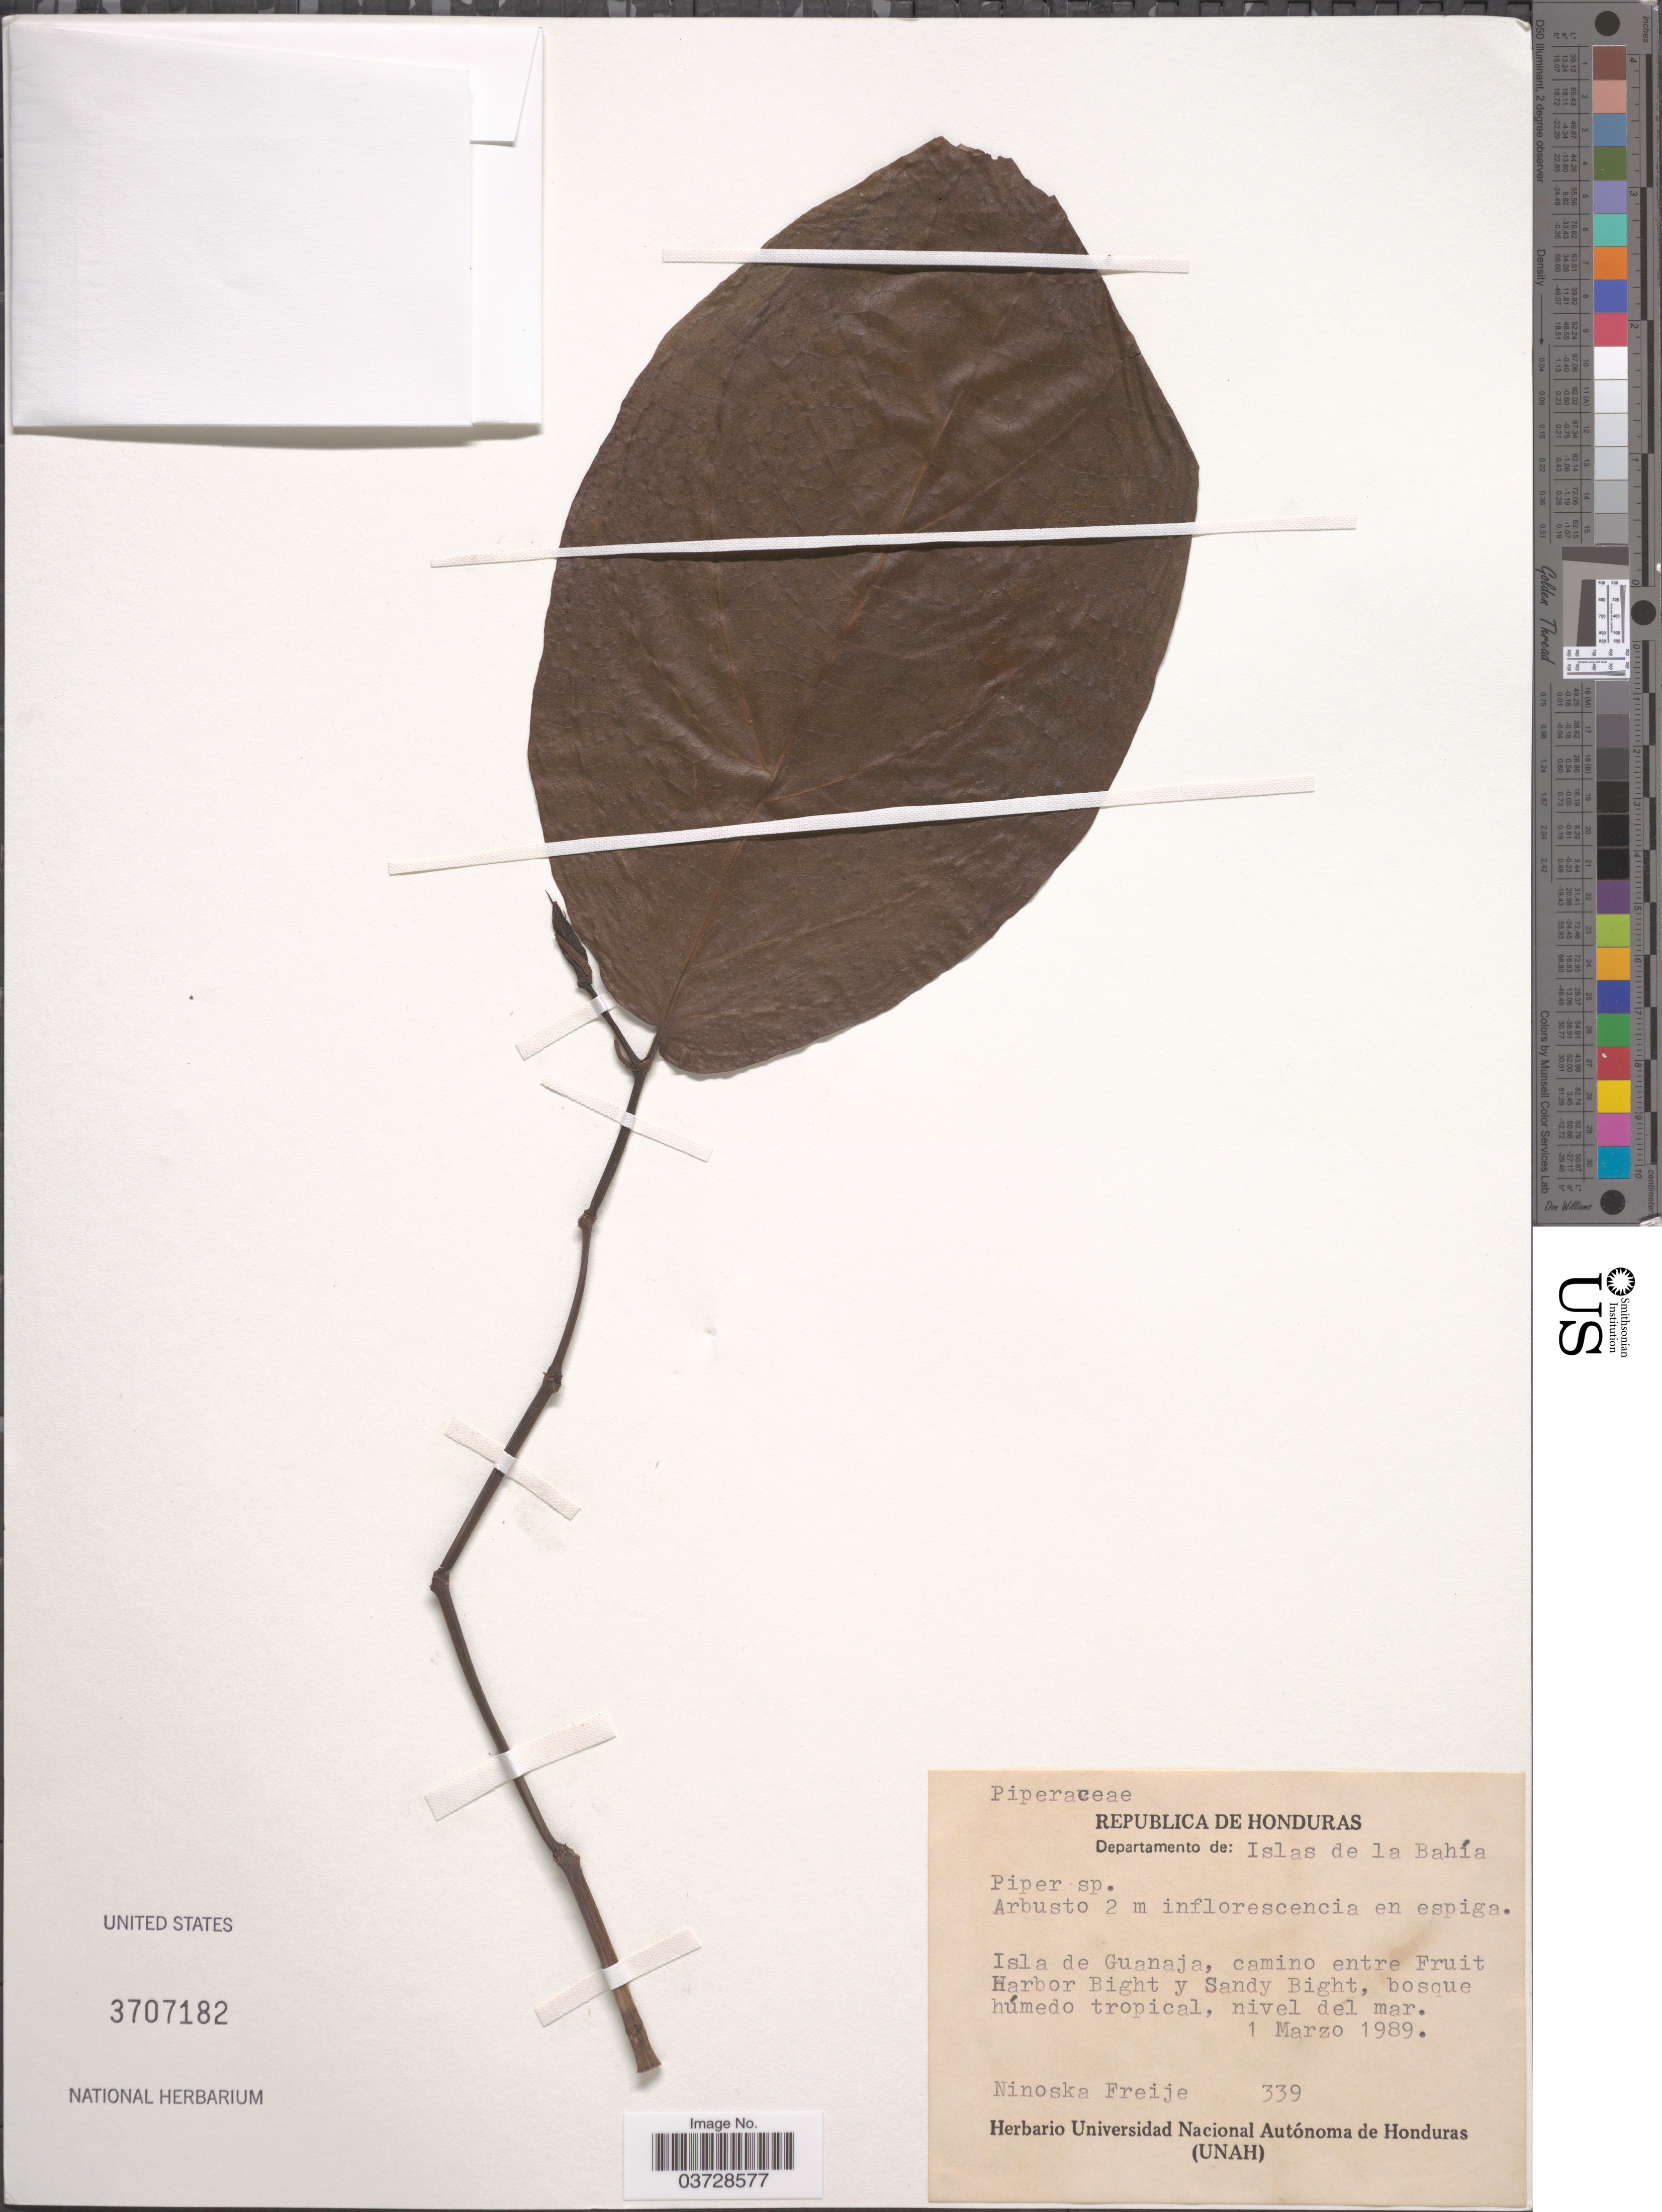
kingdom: Plantae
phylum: Tracheophyta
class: Magnoliopsida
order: Piperales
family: Piperaceae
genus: Piper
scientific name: Piper sp.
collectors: N. Freije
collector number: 339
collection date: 1989-03-01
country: Honduras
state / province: Islas de la Bahía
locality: Departamento de: Islas de La Bahia. Isla de Guanaja, camino entre Fruit Harbor Bight y Sandy Bight.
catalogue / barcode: US 3707182